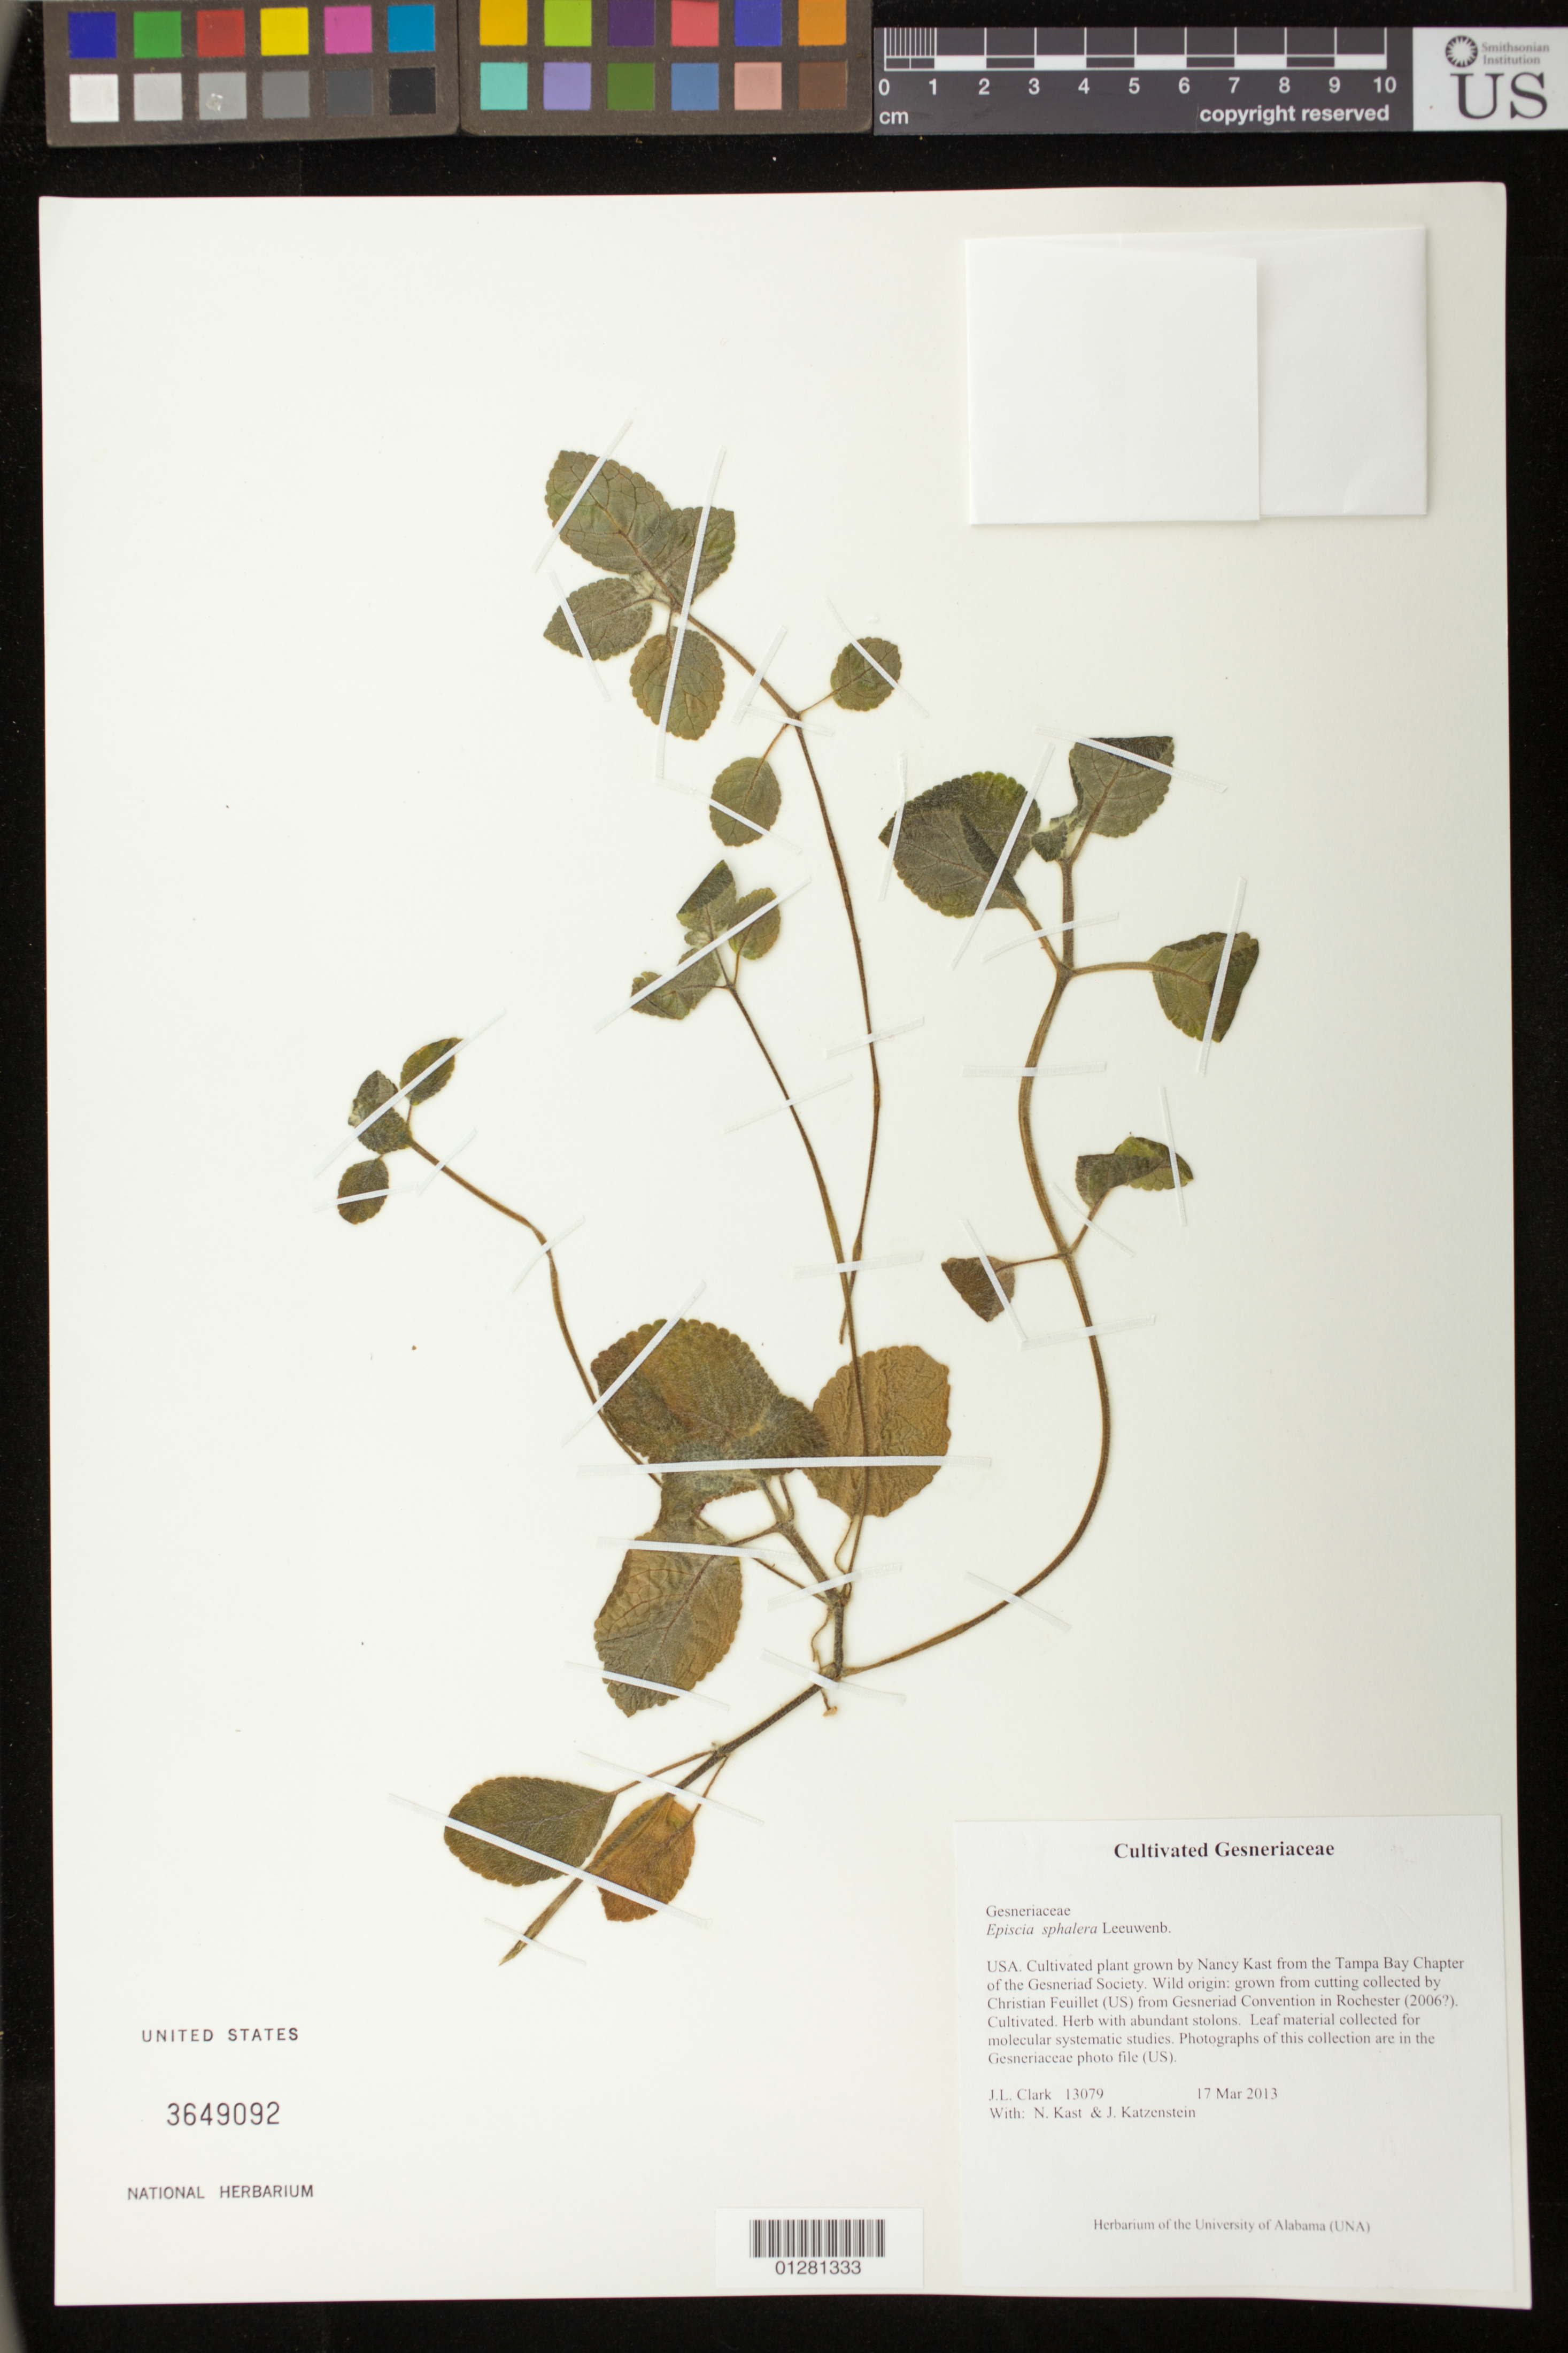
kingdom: Plantae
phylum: Tracheophyta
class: Magnoliopsida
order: Lamiales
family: Gesneriaceae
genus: Episcia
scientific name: Episcia sphalera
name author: Leeuwenb.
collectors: J. L. Clark, N. Kast & J. Katzenstein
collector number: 13079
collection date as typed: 17 Mar 2013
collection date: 2013-03-17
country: United States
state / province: Florida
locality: Cultivated plant grown by Nancy Kast from the Tampa Bay Chapter of the Gesneriad Society.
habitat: Cultivated. Herb.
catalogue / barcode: US 3649092